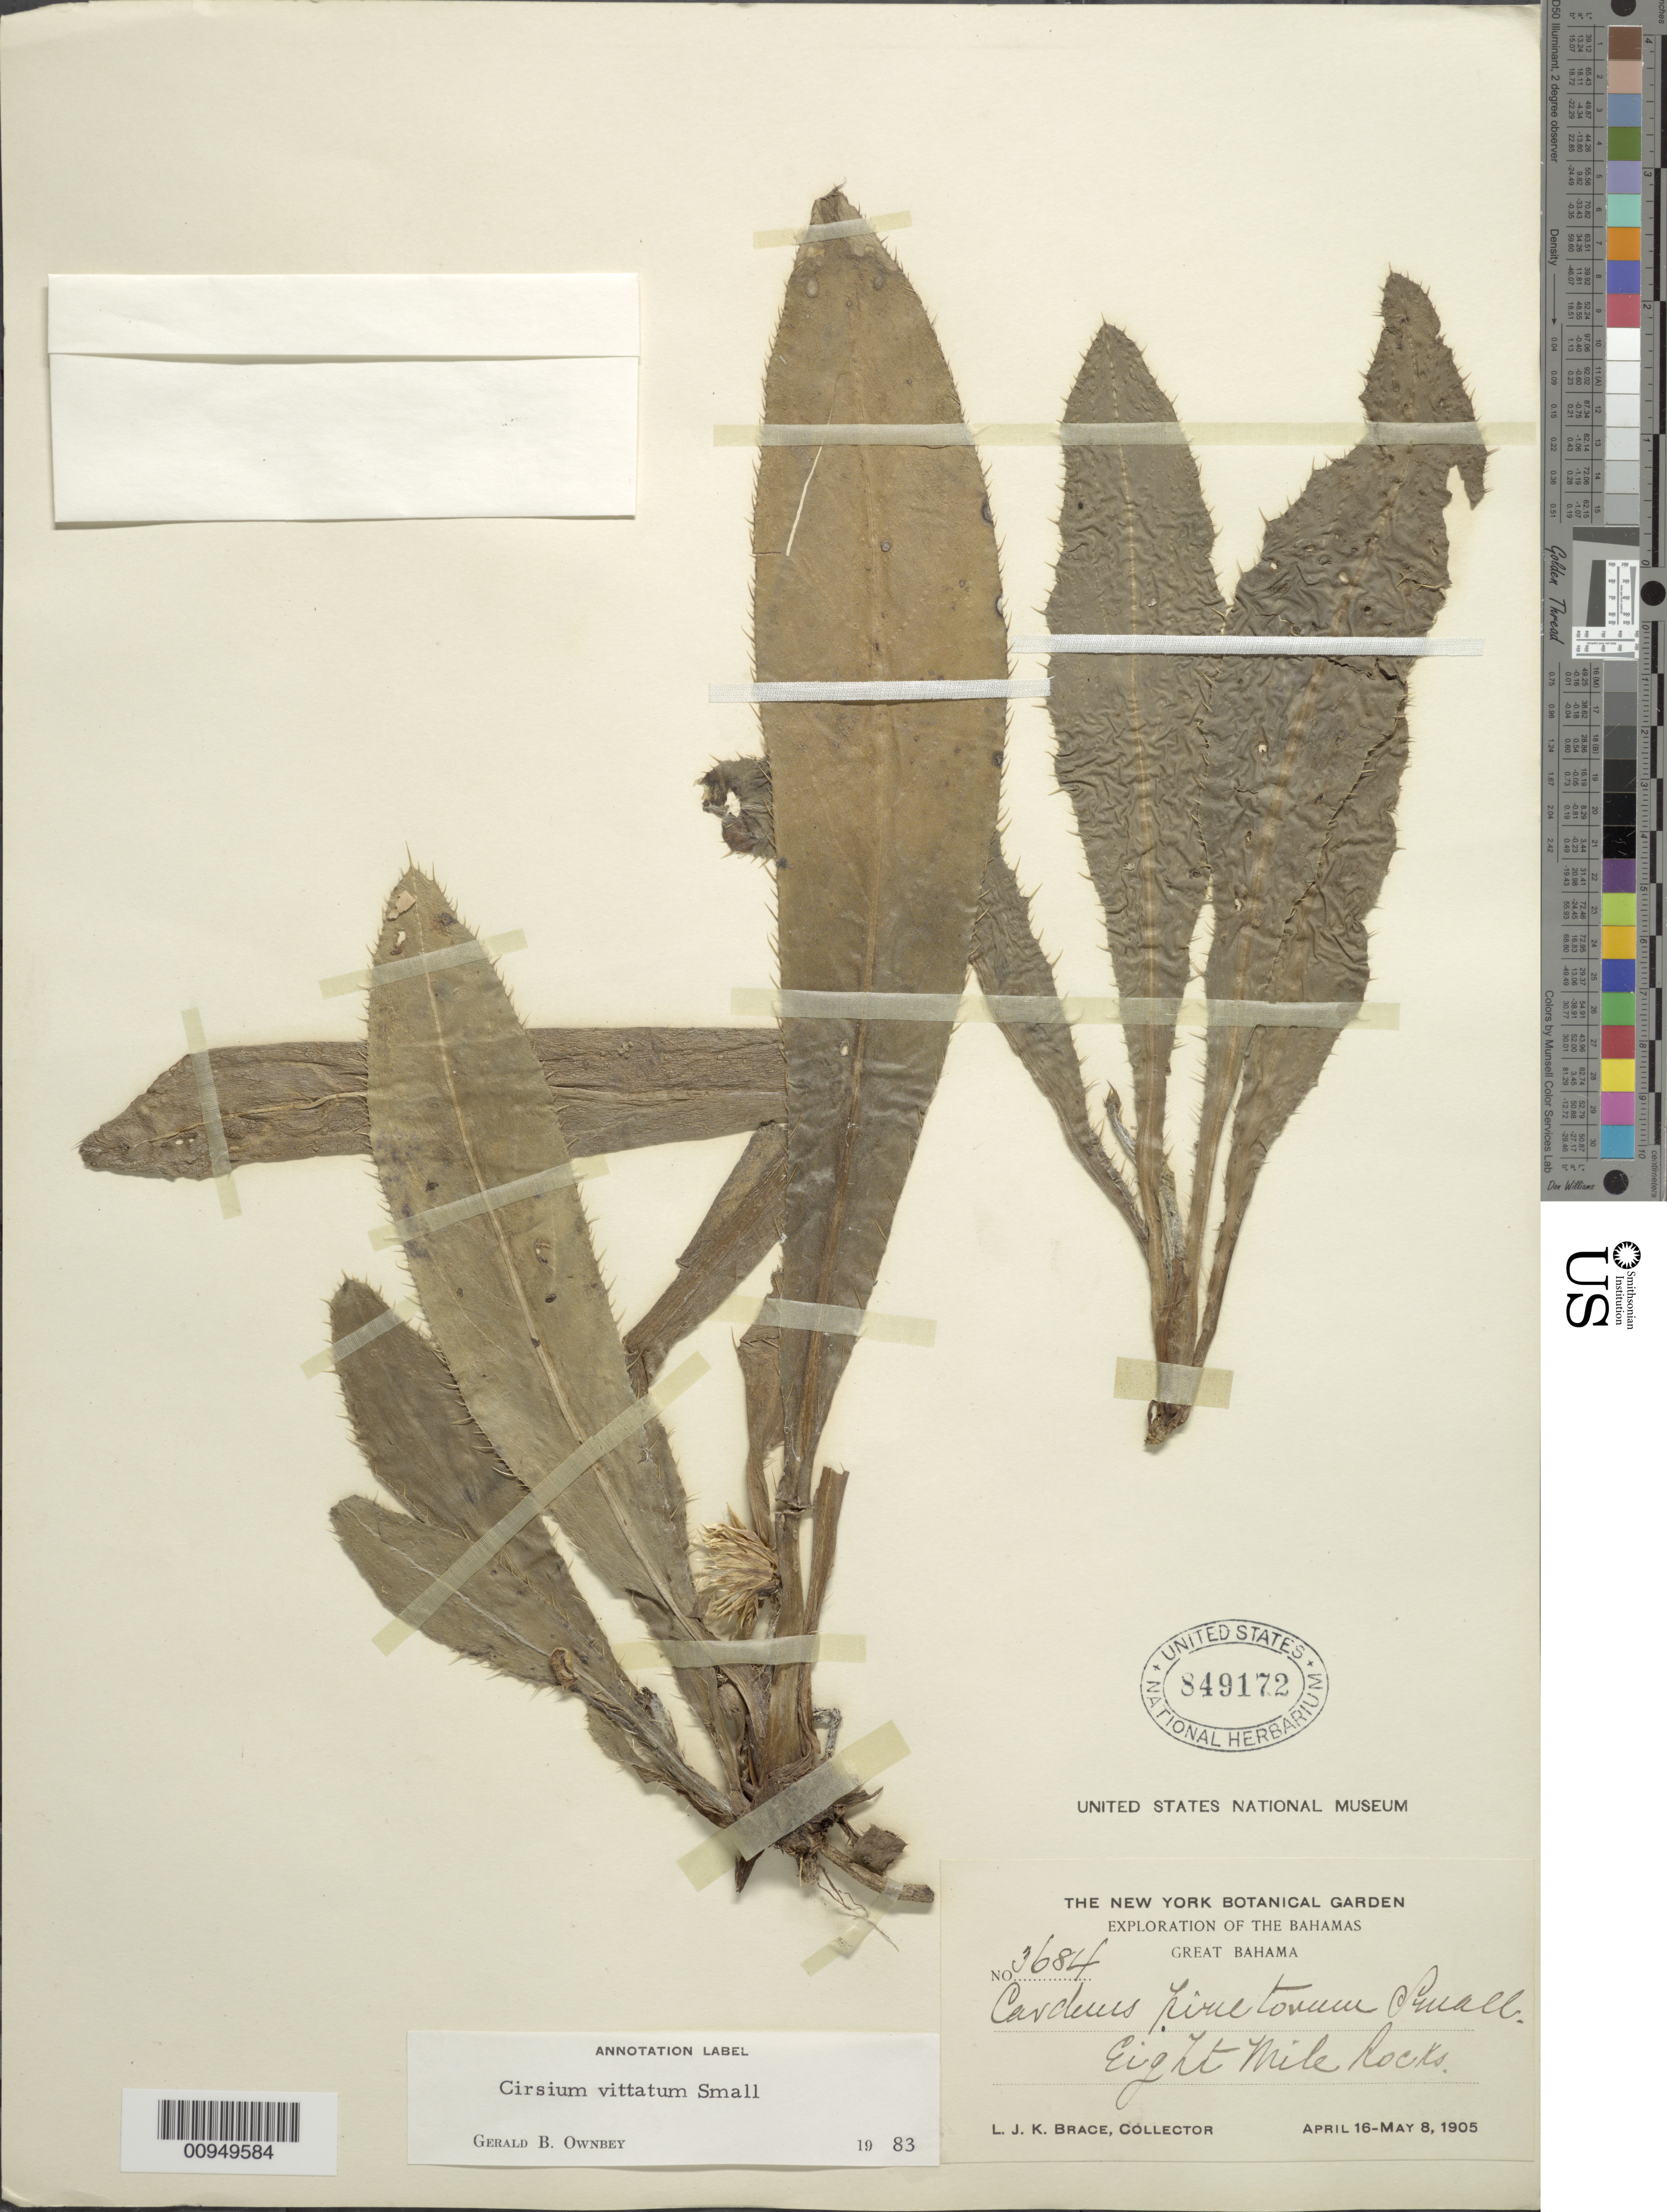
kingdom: Plantae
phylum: Tracheophyta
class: Magnoliopsida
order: Asterales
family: Asteraceae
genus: Cirsium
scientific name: Cirsium horridulum var. vittatum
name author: (Small) R.W. Long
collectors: L. J. K. Brace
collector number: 3684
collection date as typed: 16 Apr 1905 to 08 May 1905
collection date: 1905-04-16/1905-05-08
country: Bahamas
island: Great Bahama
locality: Eight Mile Rock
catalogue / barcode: US 849172